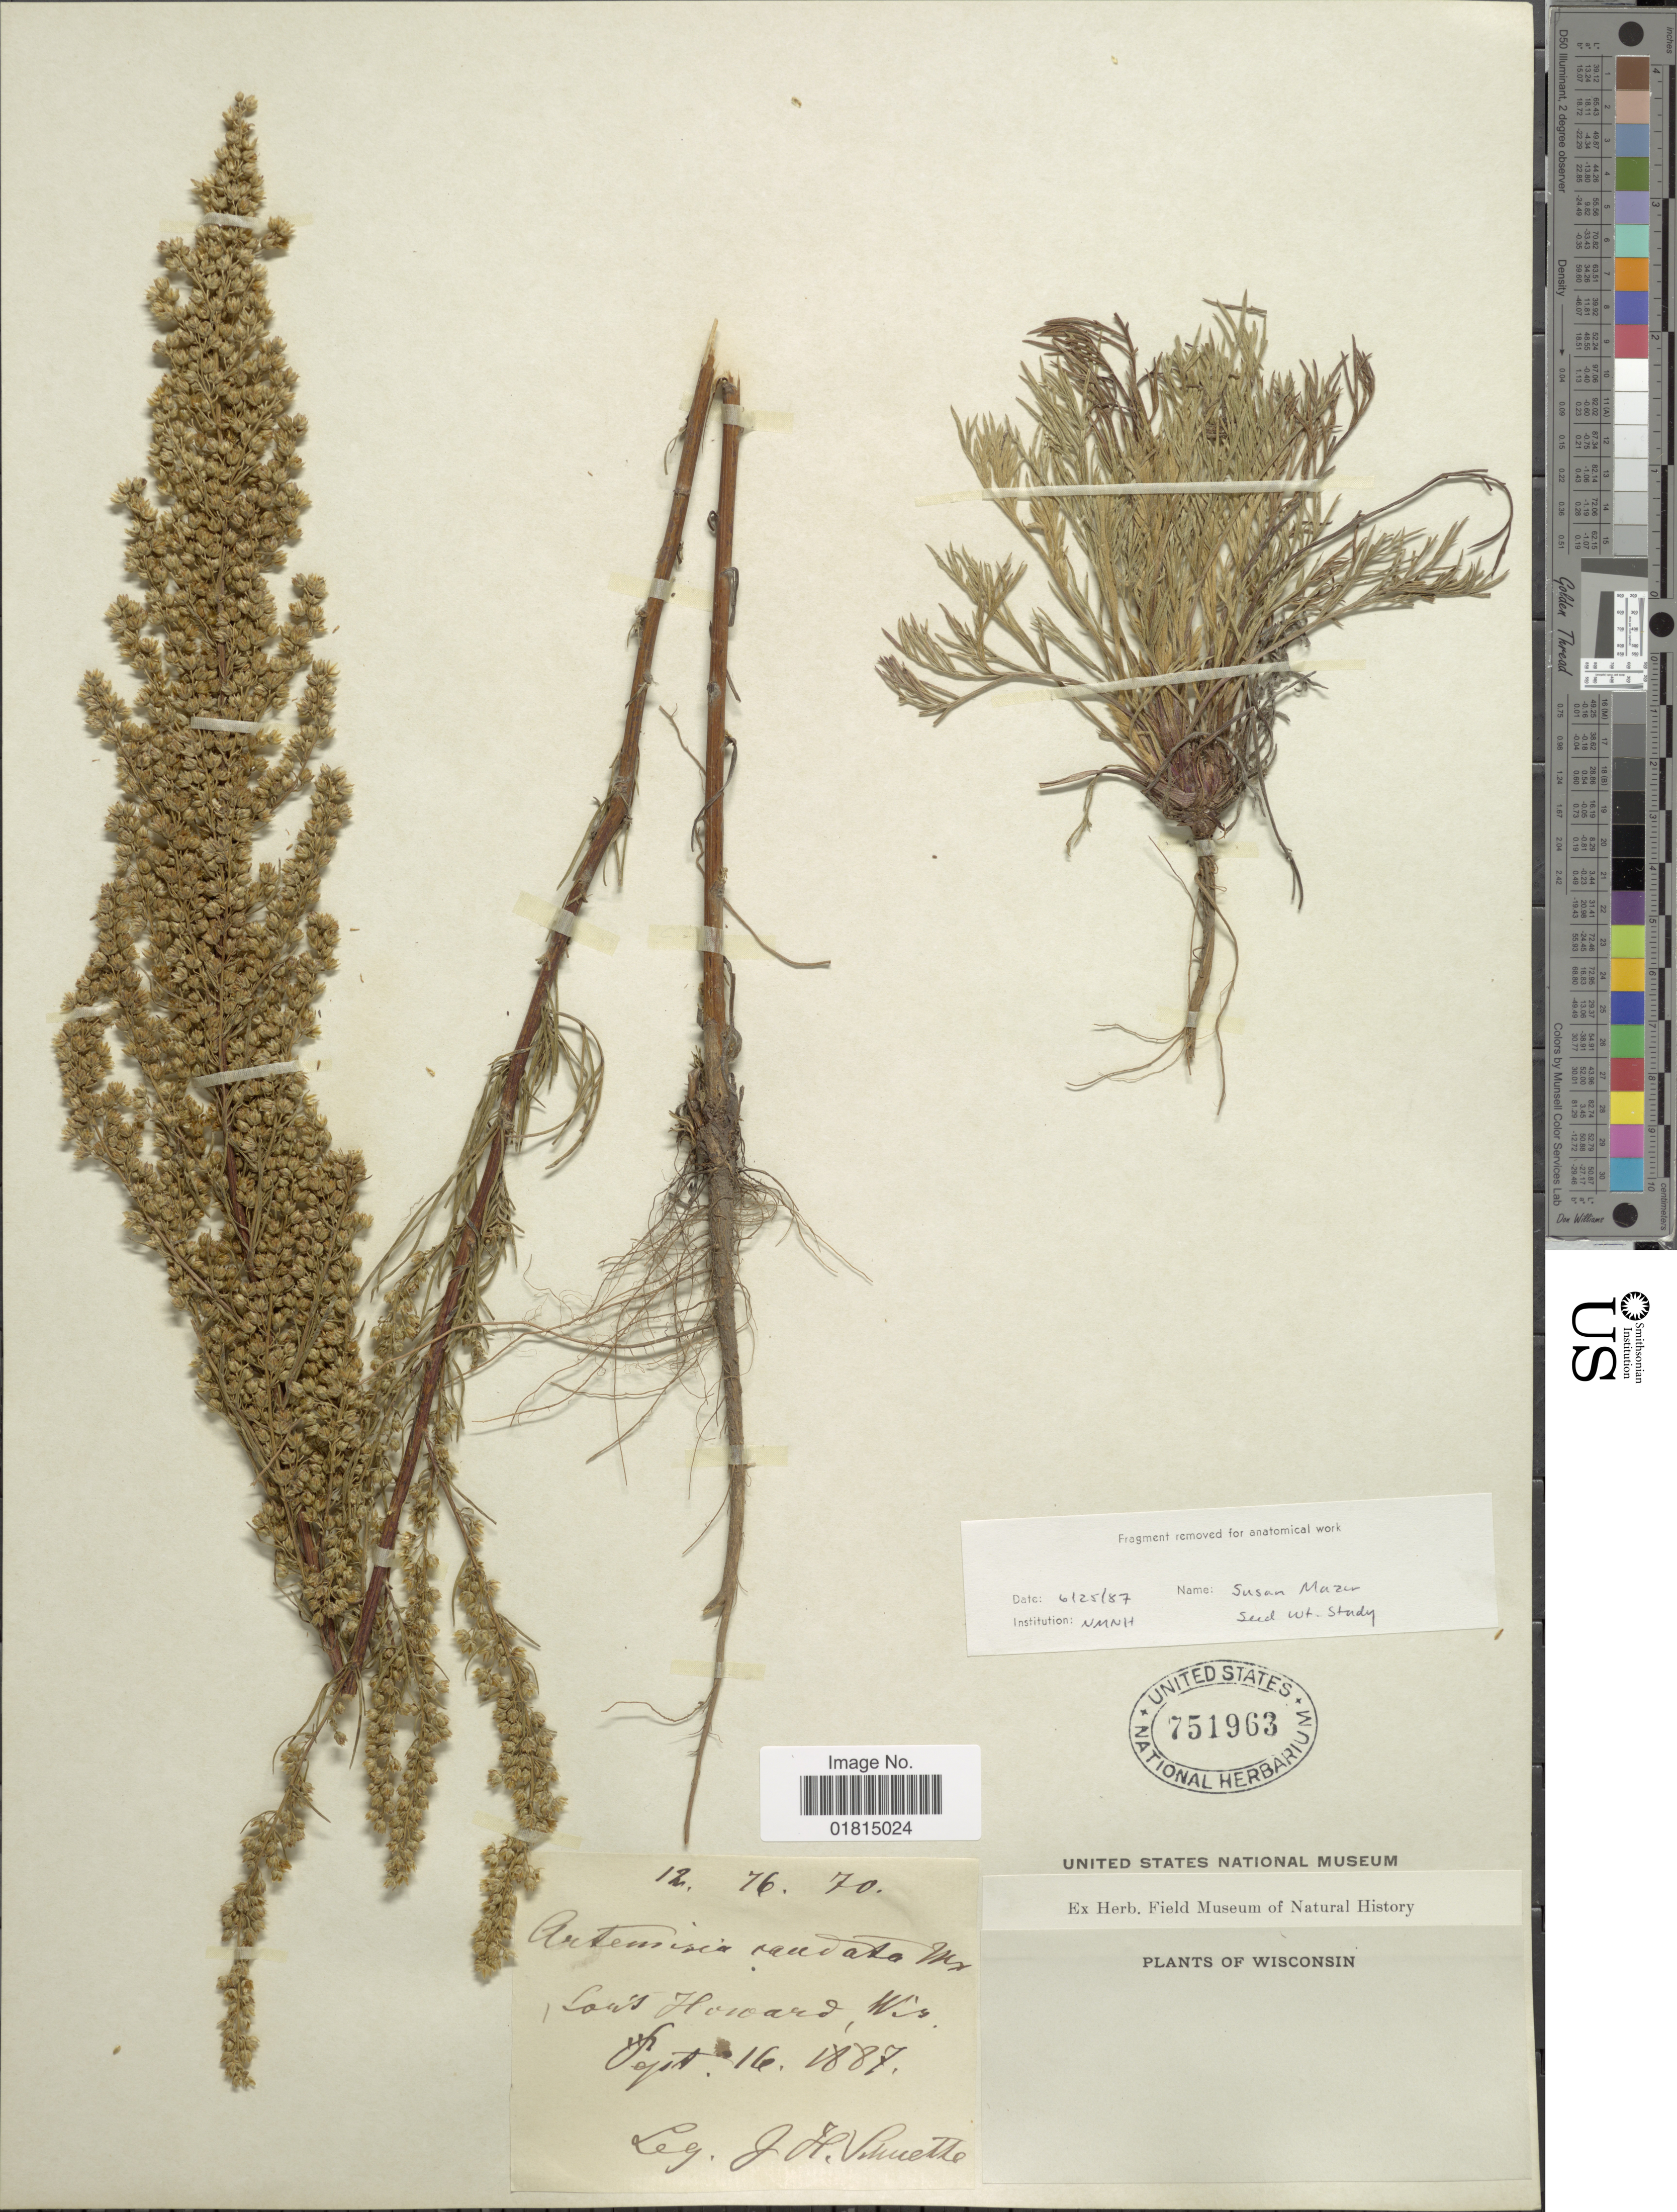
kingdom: Plantae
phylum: Tracheophyta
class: Magnoliopsida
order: Asterales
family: Asteraceae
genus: Artemisia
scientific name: Artemisia caudata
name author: Michx.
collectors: J. Voliuette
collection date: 1887-09-16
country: United States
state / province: Wisconsin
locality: Lou's Howard, Wis.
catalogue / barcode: US 751963